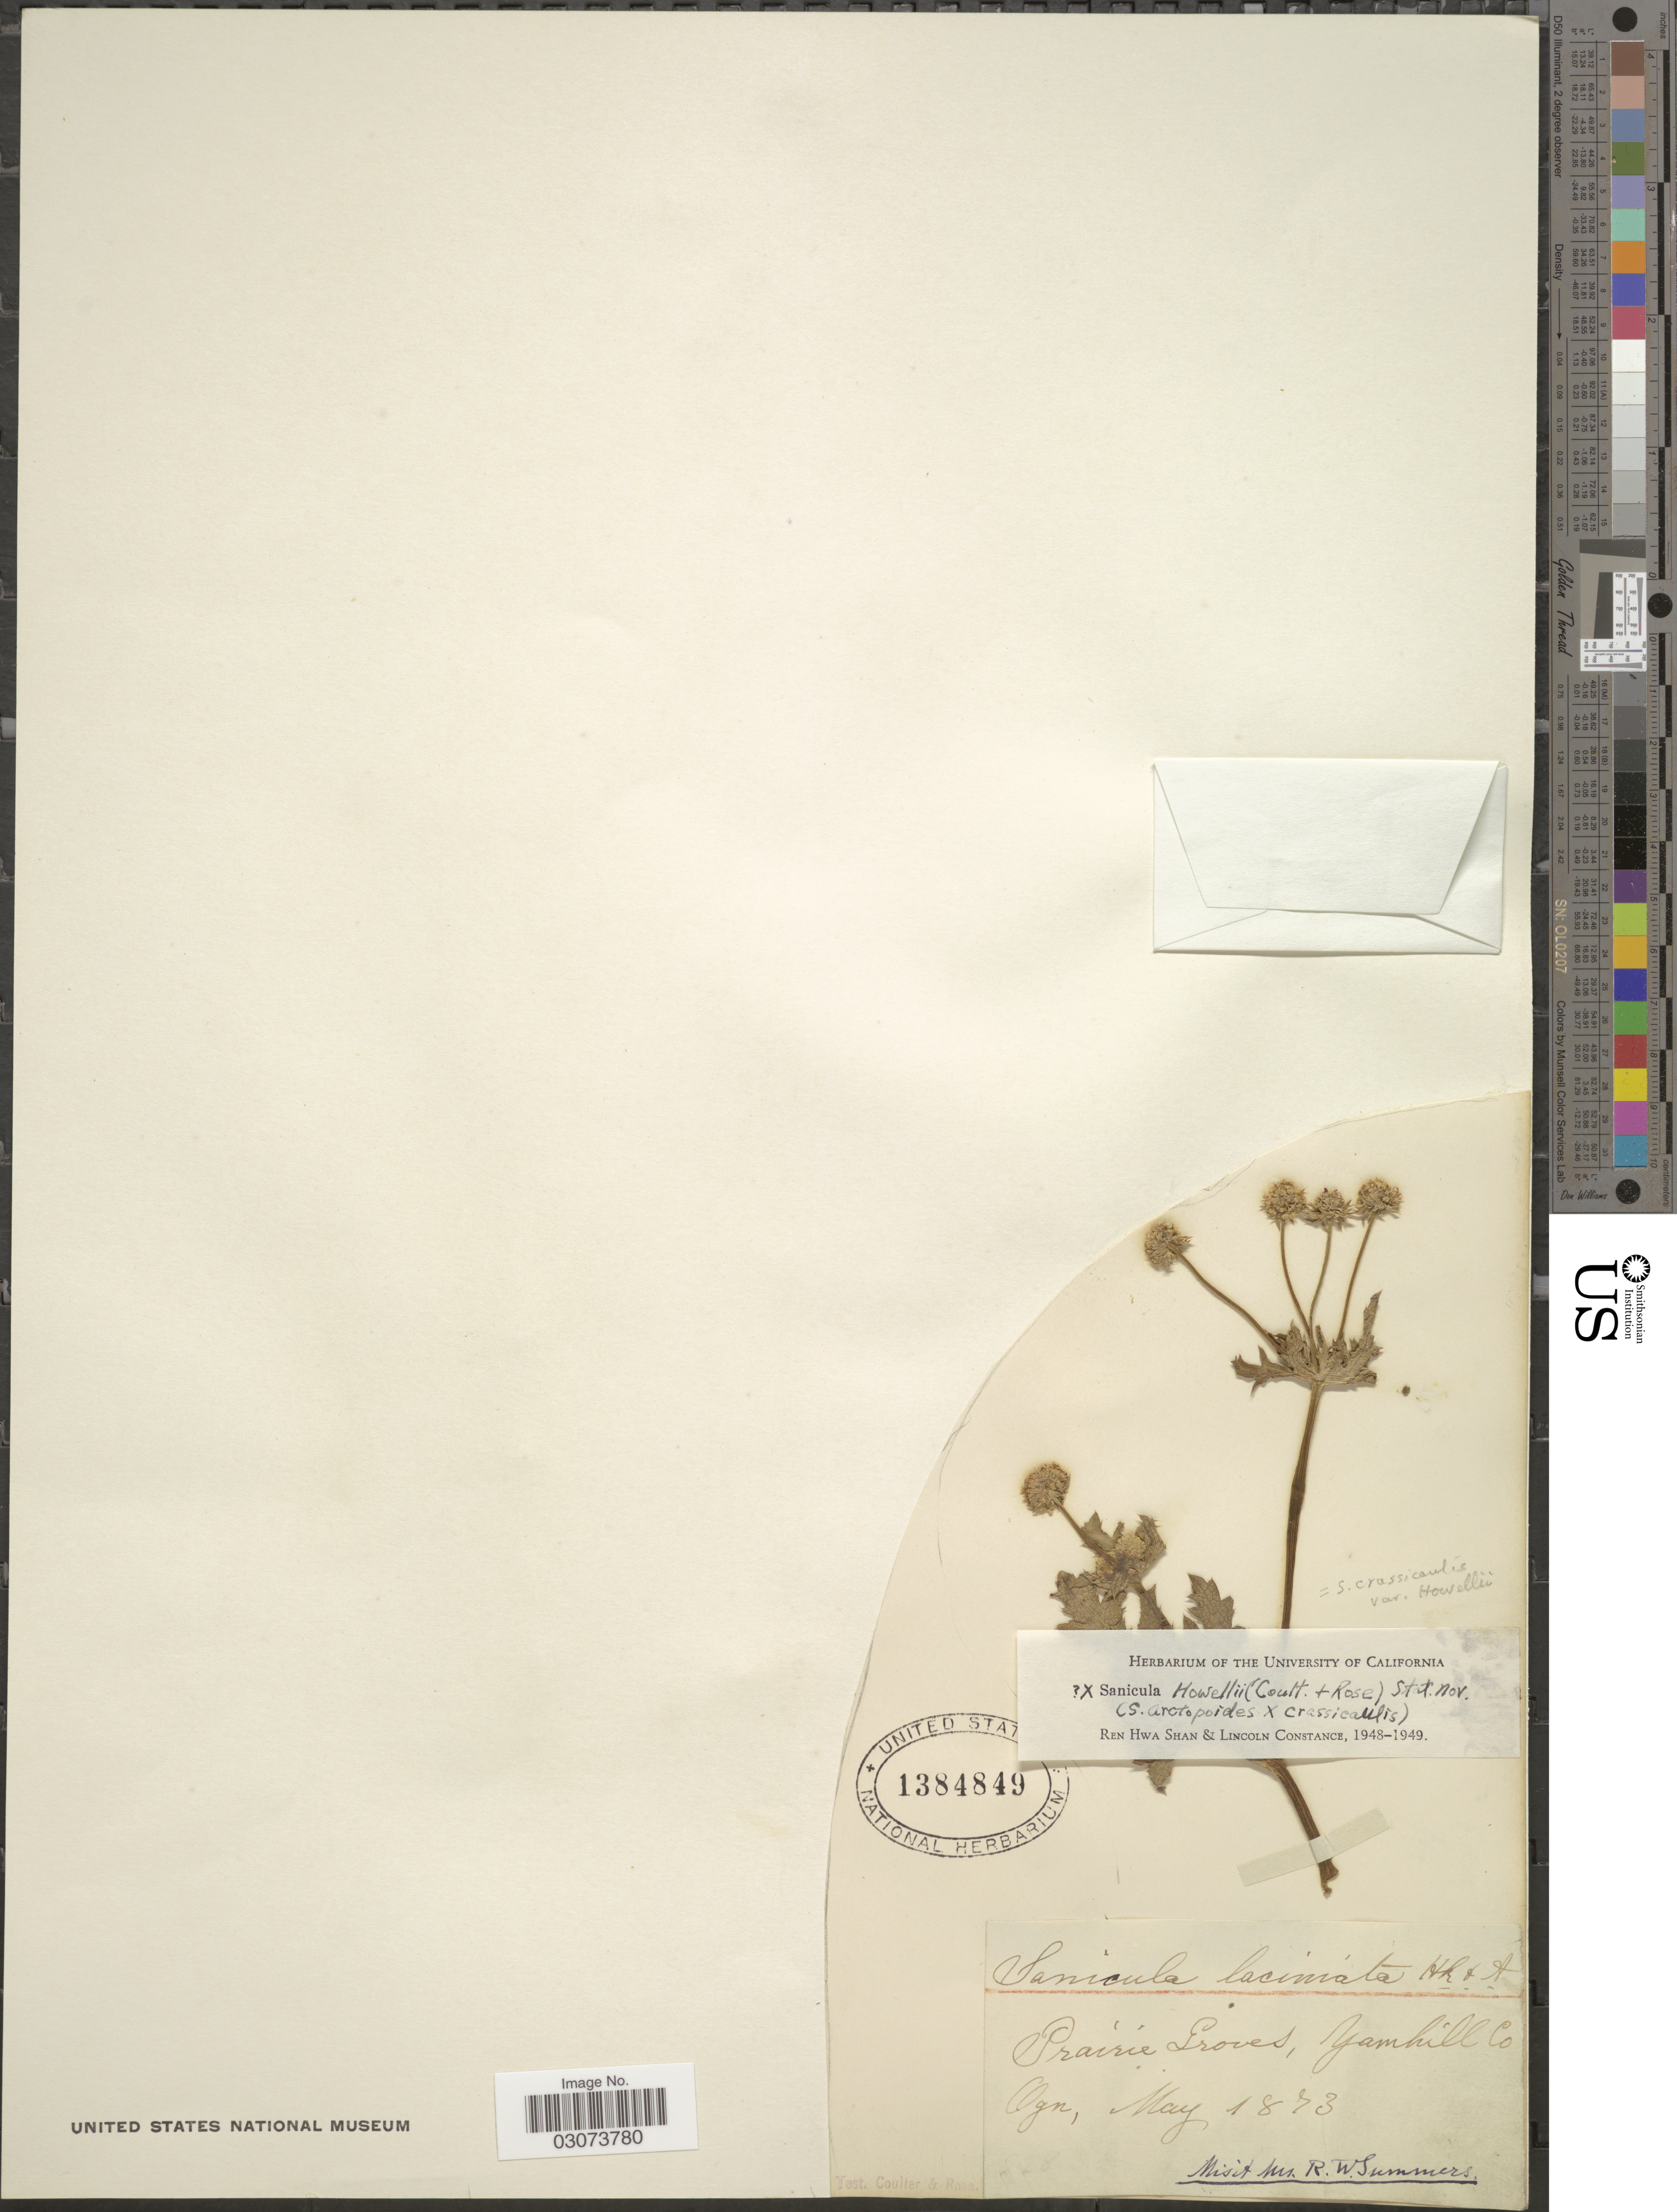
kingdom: Plantae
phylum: Tracheophyta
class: Magnoliopsida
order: Apiales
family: Apiaceae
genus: Sanicula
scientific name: Sanicula howellii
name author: J.M. Coult. & Rose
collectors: R. Summers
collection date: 1873-05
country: United States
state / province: Oregon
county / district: Yamhill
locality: Prairie Groves, Yamhill Co. Ogn.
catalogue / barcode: US 1384849